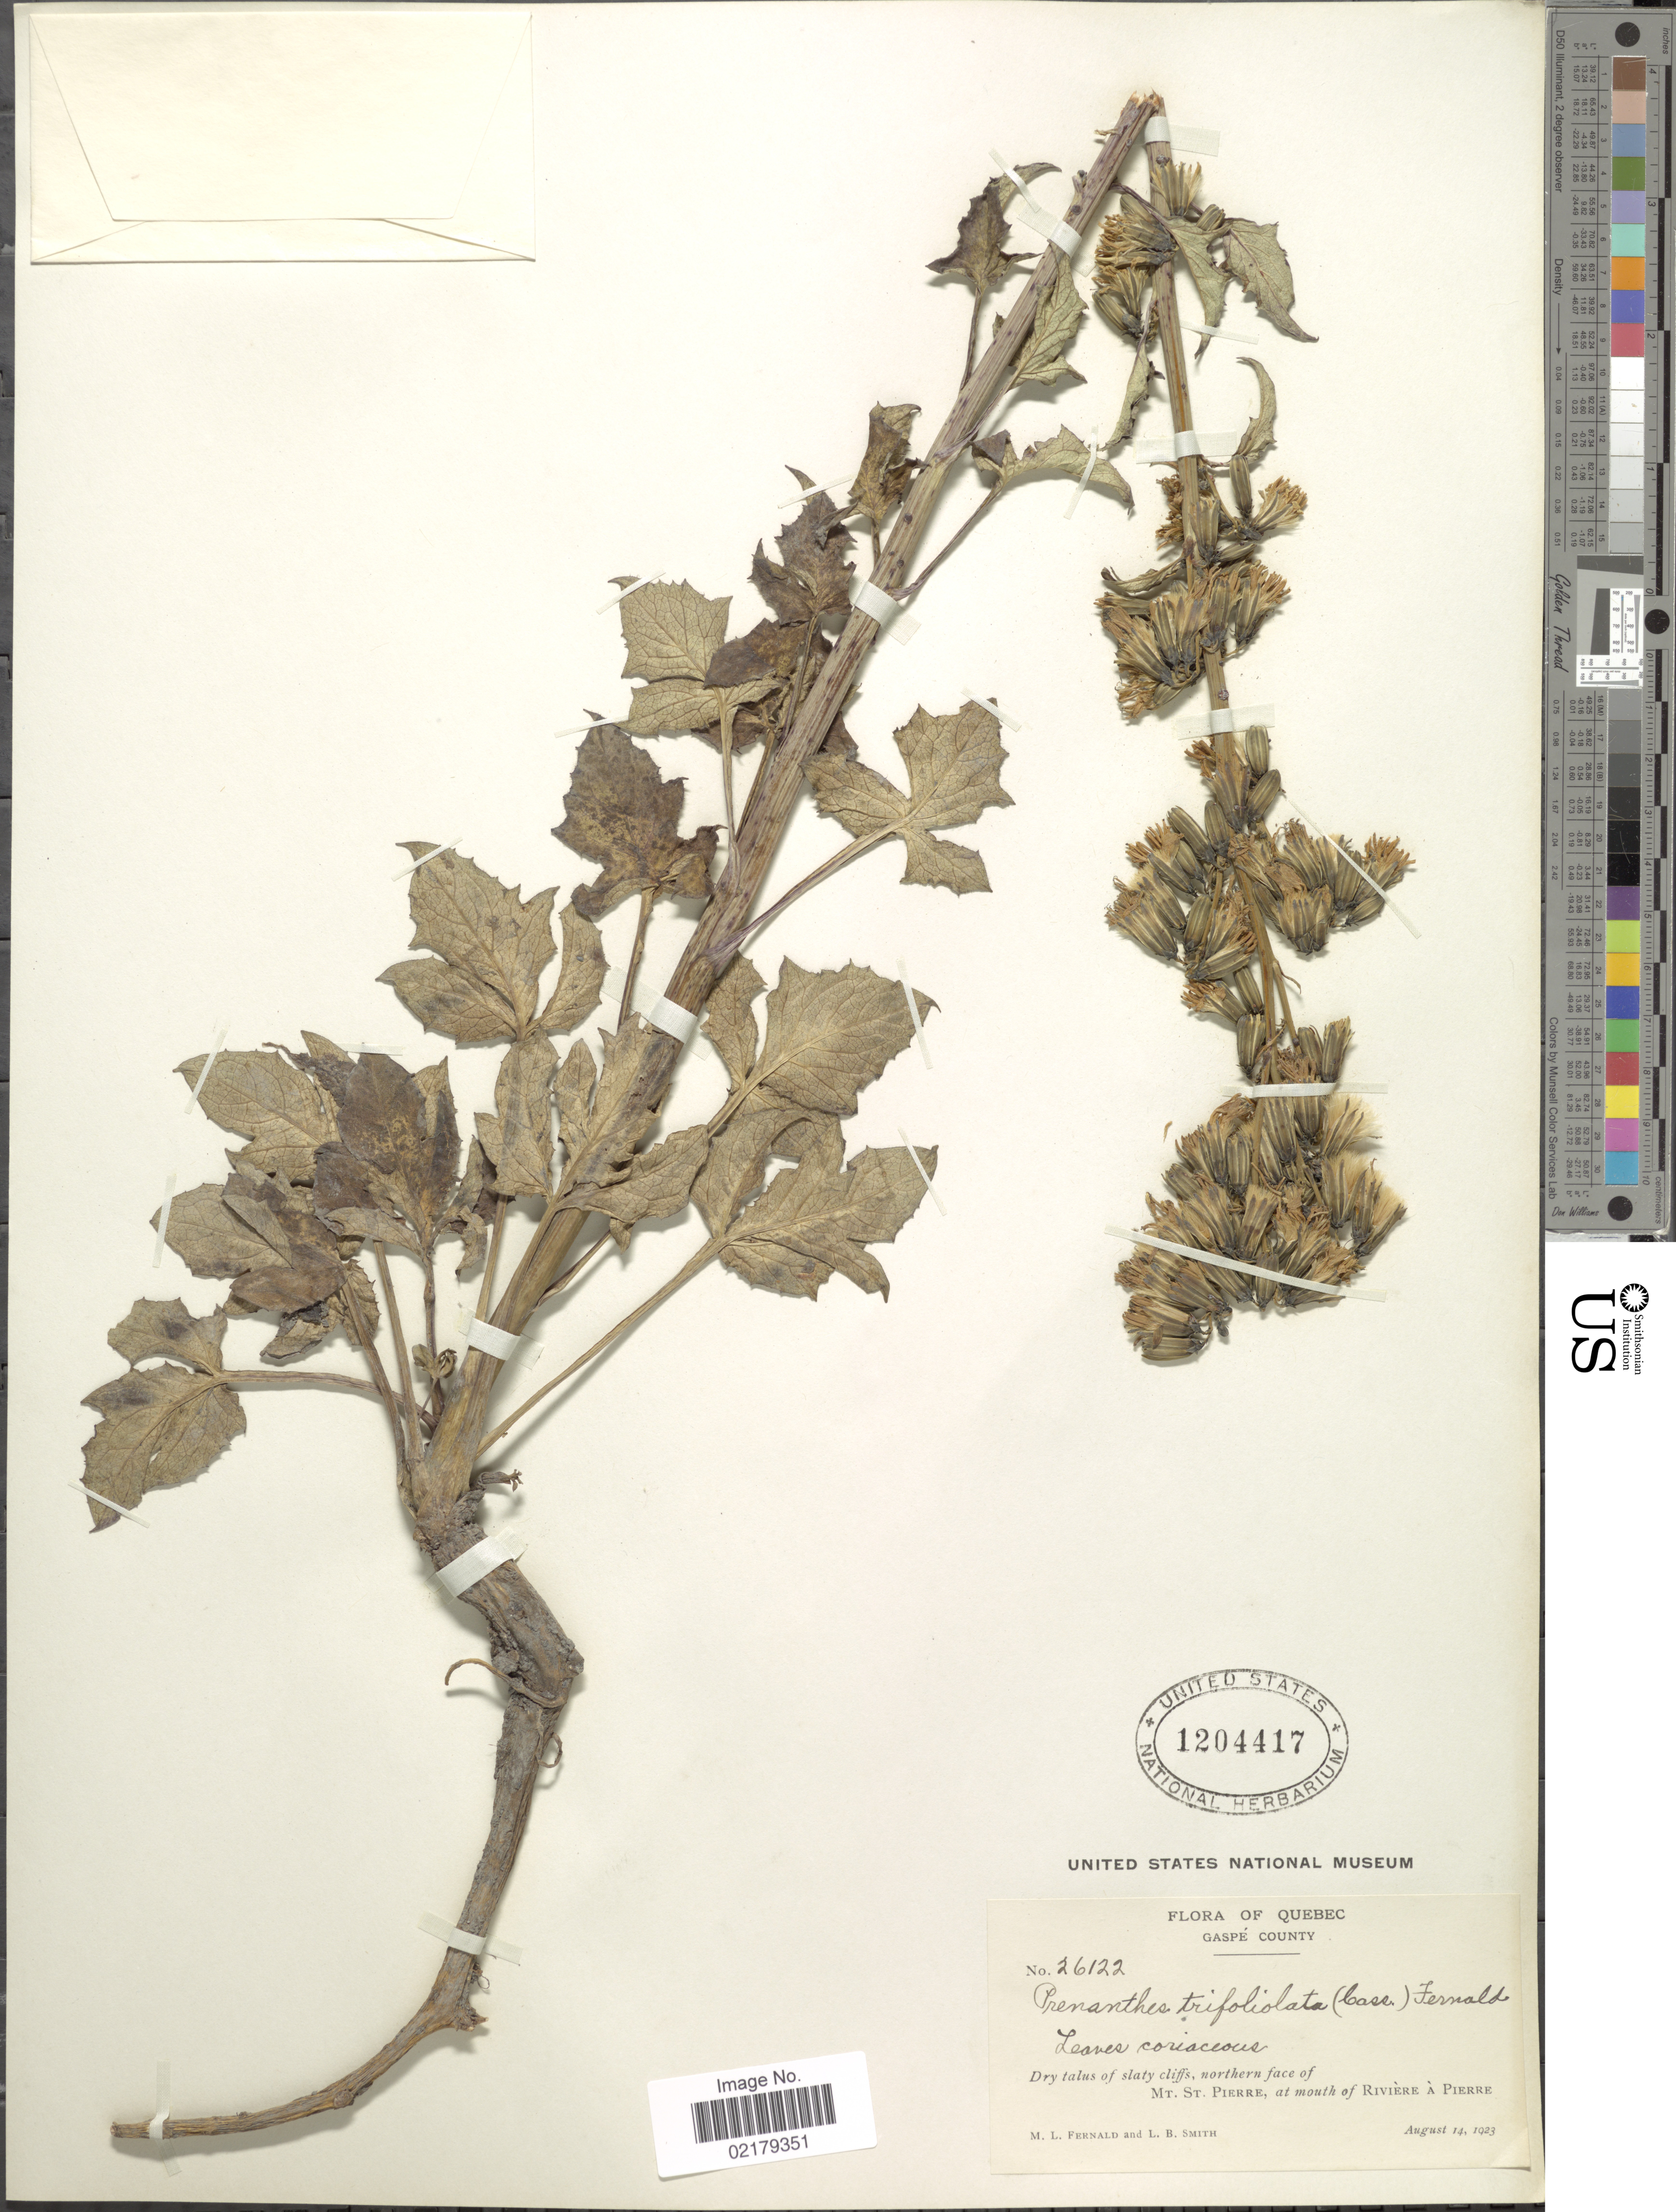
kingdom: Plantae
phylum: Tracheophyta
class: Magnoliopsida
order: Asterales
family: Asteraceae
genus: Nabalus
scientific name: Nabalus trifoliolatus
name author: Cass.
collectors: M. L. Fernald & L. Smith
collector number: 26122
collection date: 1923-08-14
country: Canada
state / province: Quebec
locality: Gaspé County, Dry talus of slaty cliffs, northern face of Mt St Pierre, at mouth of Rivière à Pierre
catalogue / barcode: US 1204417